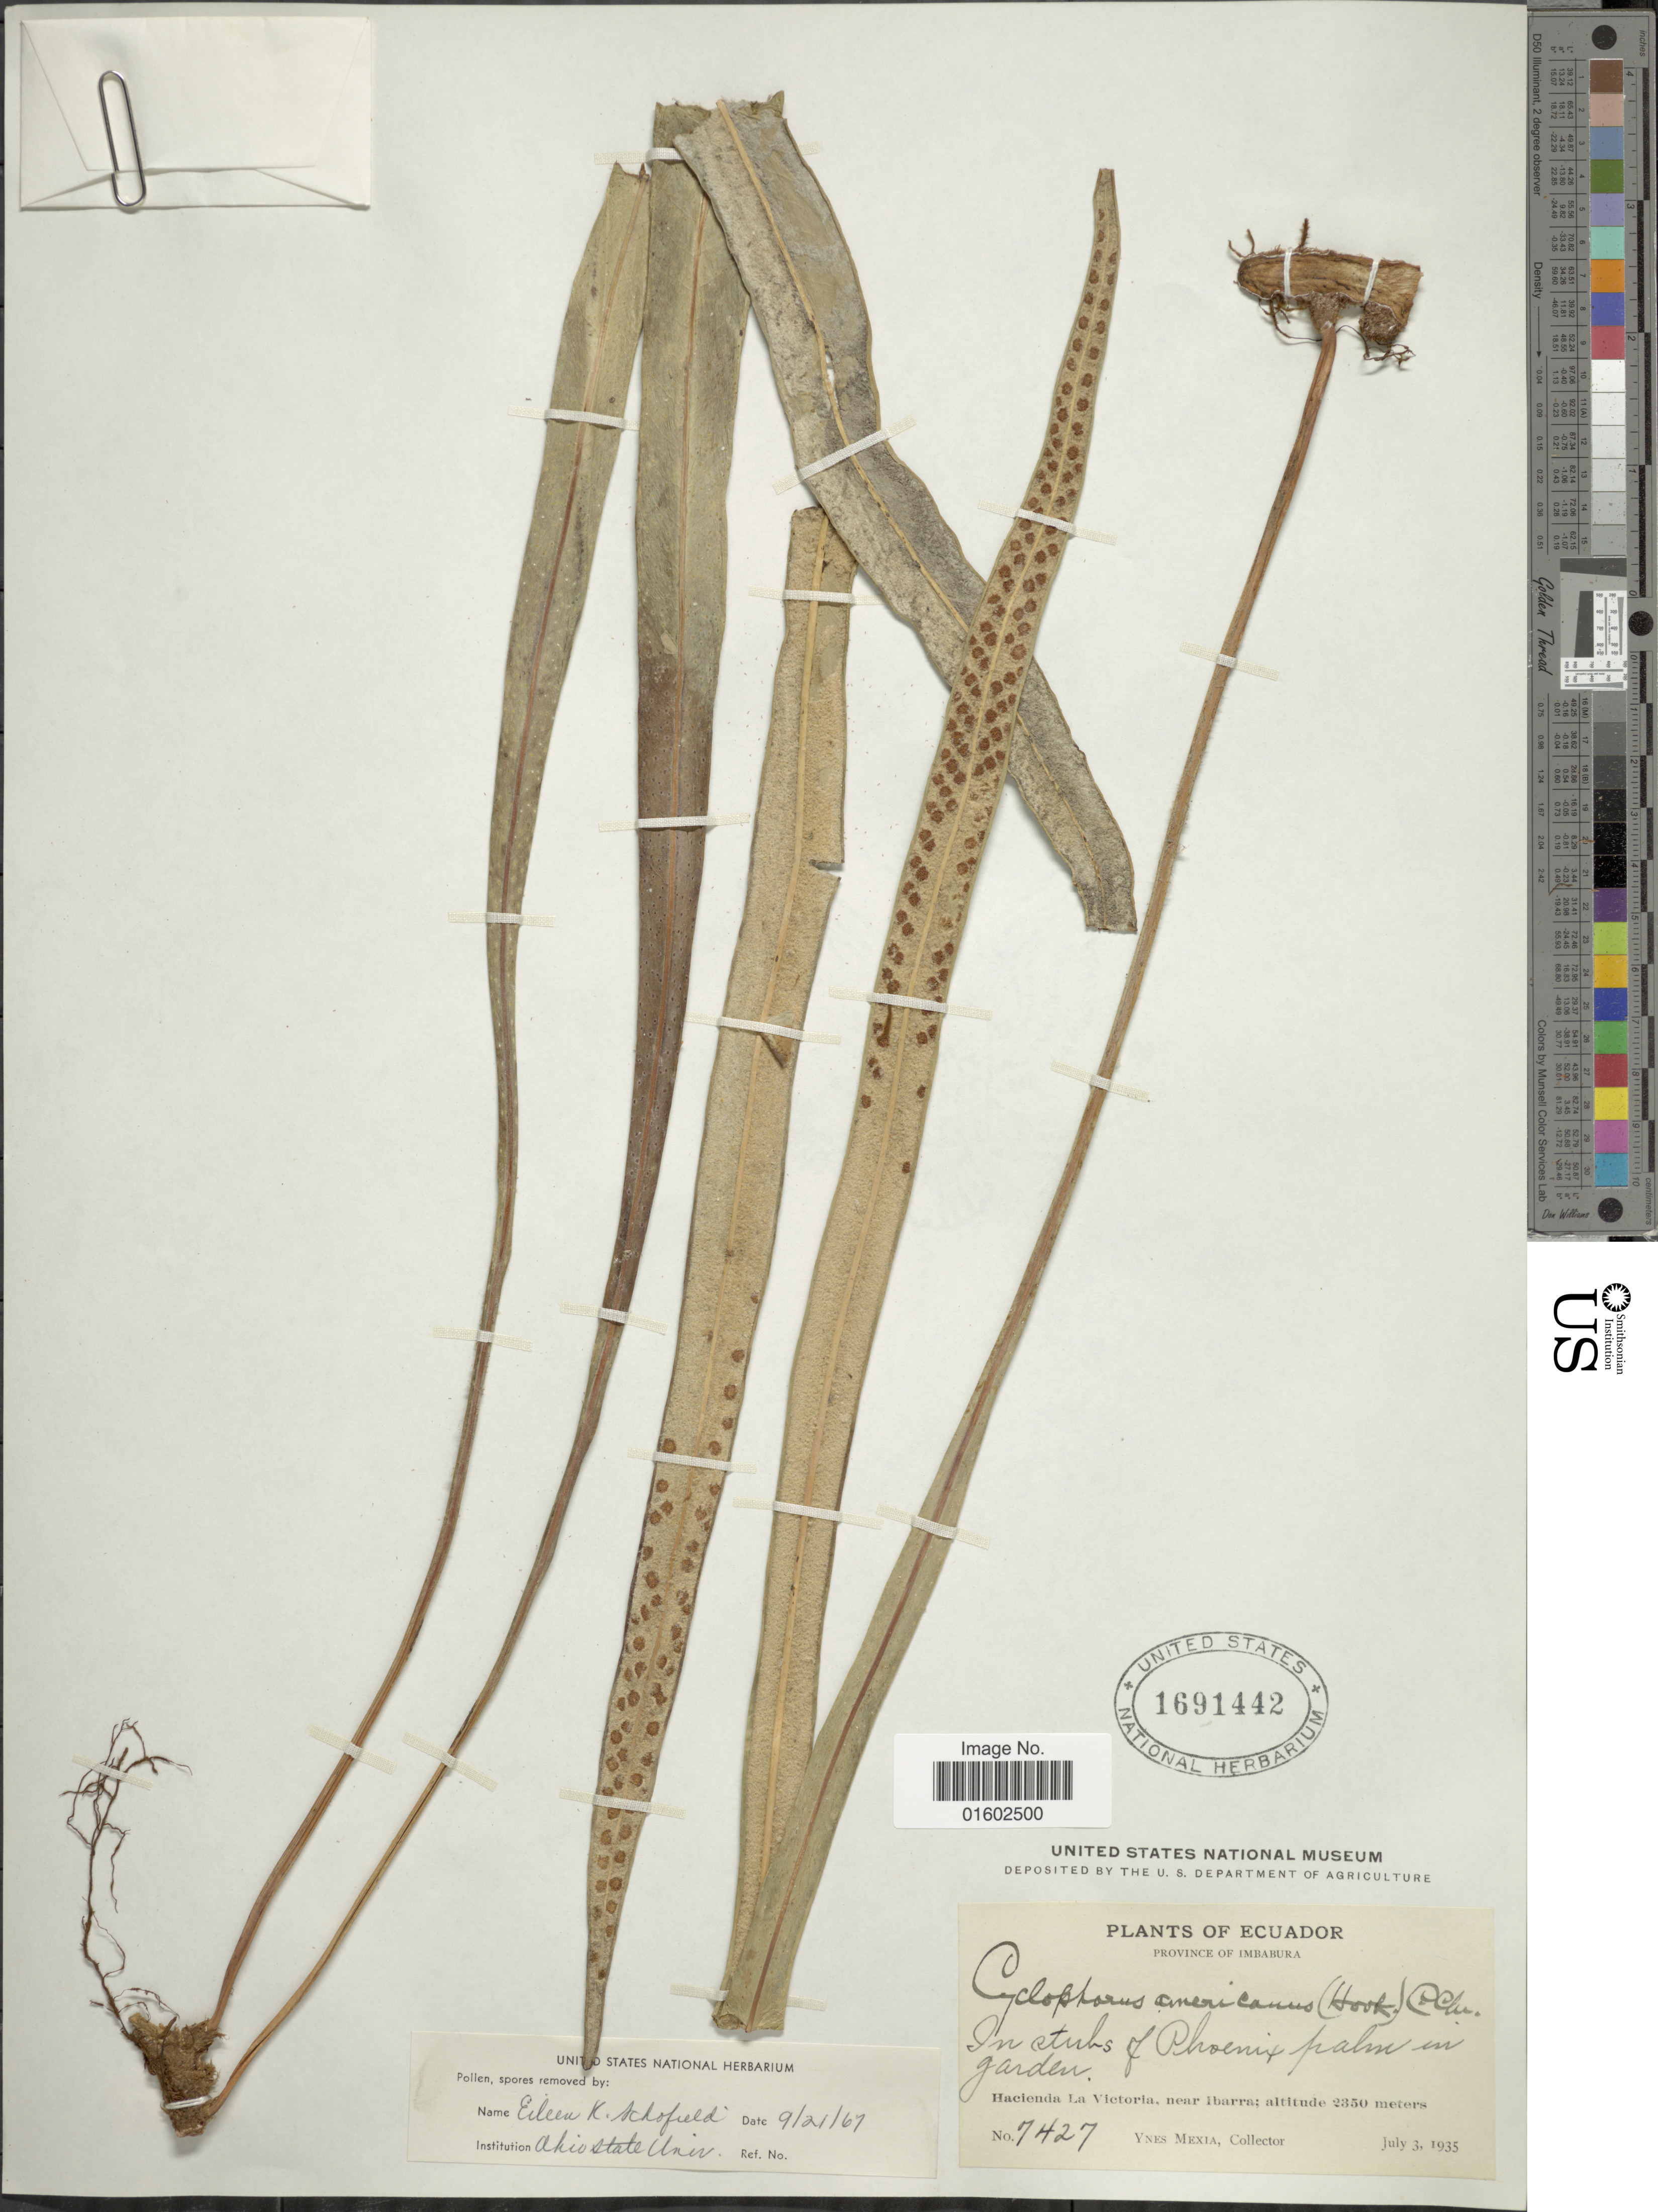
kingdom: Plantae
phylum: Tracheophyta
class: Polypodiopsida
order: Polypodiales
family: Polypodiaceae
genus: Niphidium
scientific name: Niphidium longifolium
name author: (Cav.) C.V. Morton & Lellinger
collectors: Y. Mexia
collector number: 7427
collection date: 1935-07-03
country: Ecuador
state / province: Imbabura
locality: Hacienda La Victoria, near Ibarra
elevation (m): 2350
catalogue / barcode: US 1691442